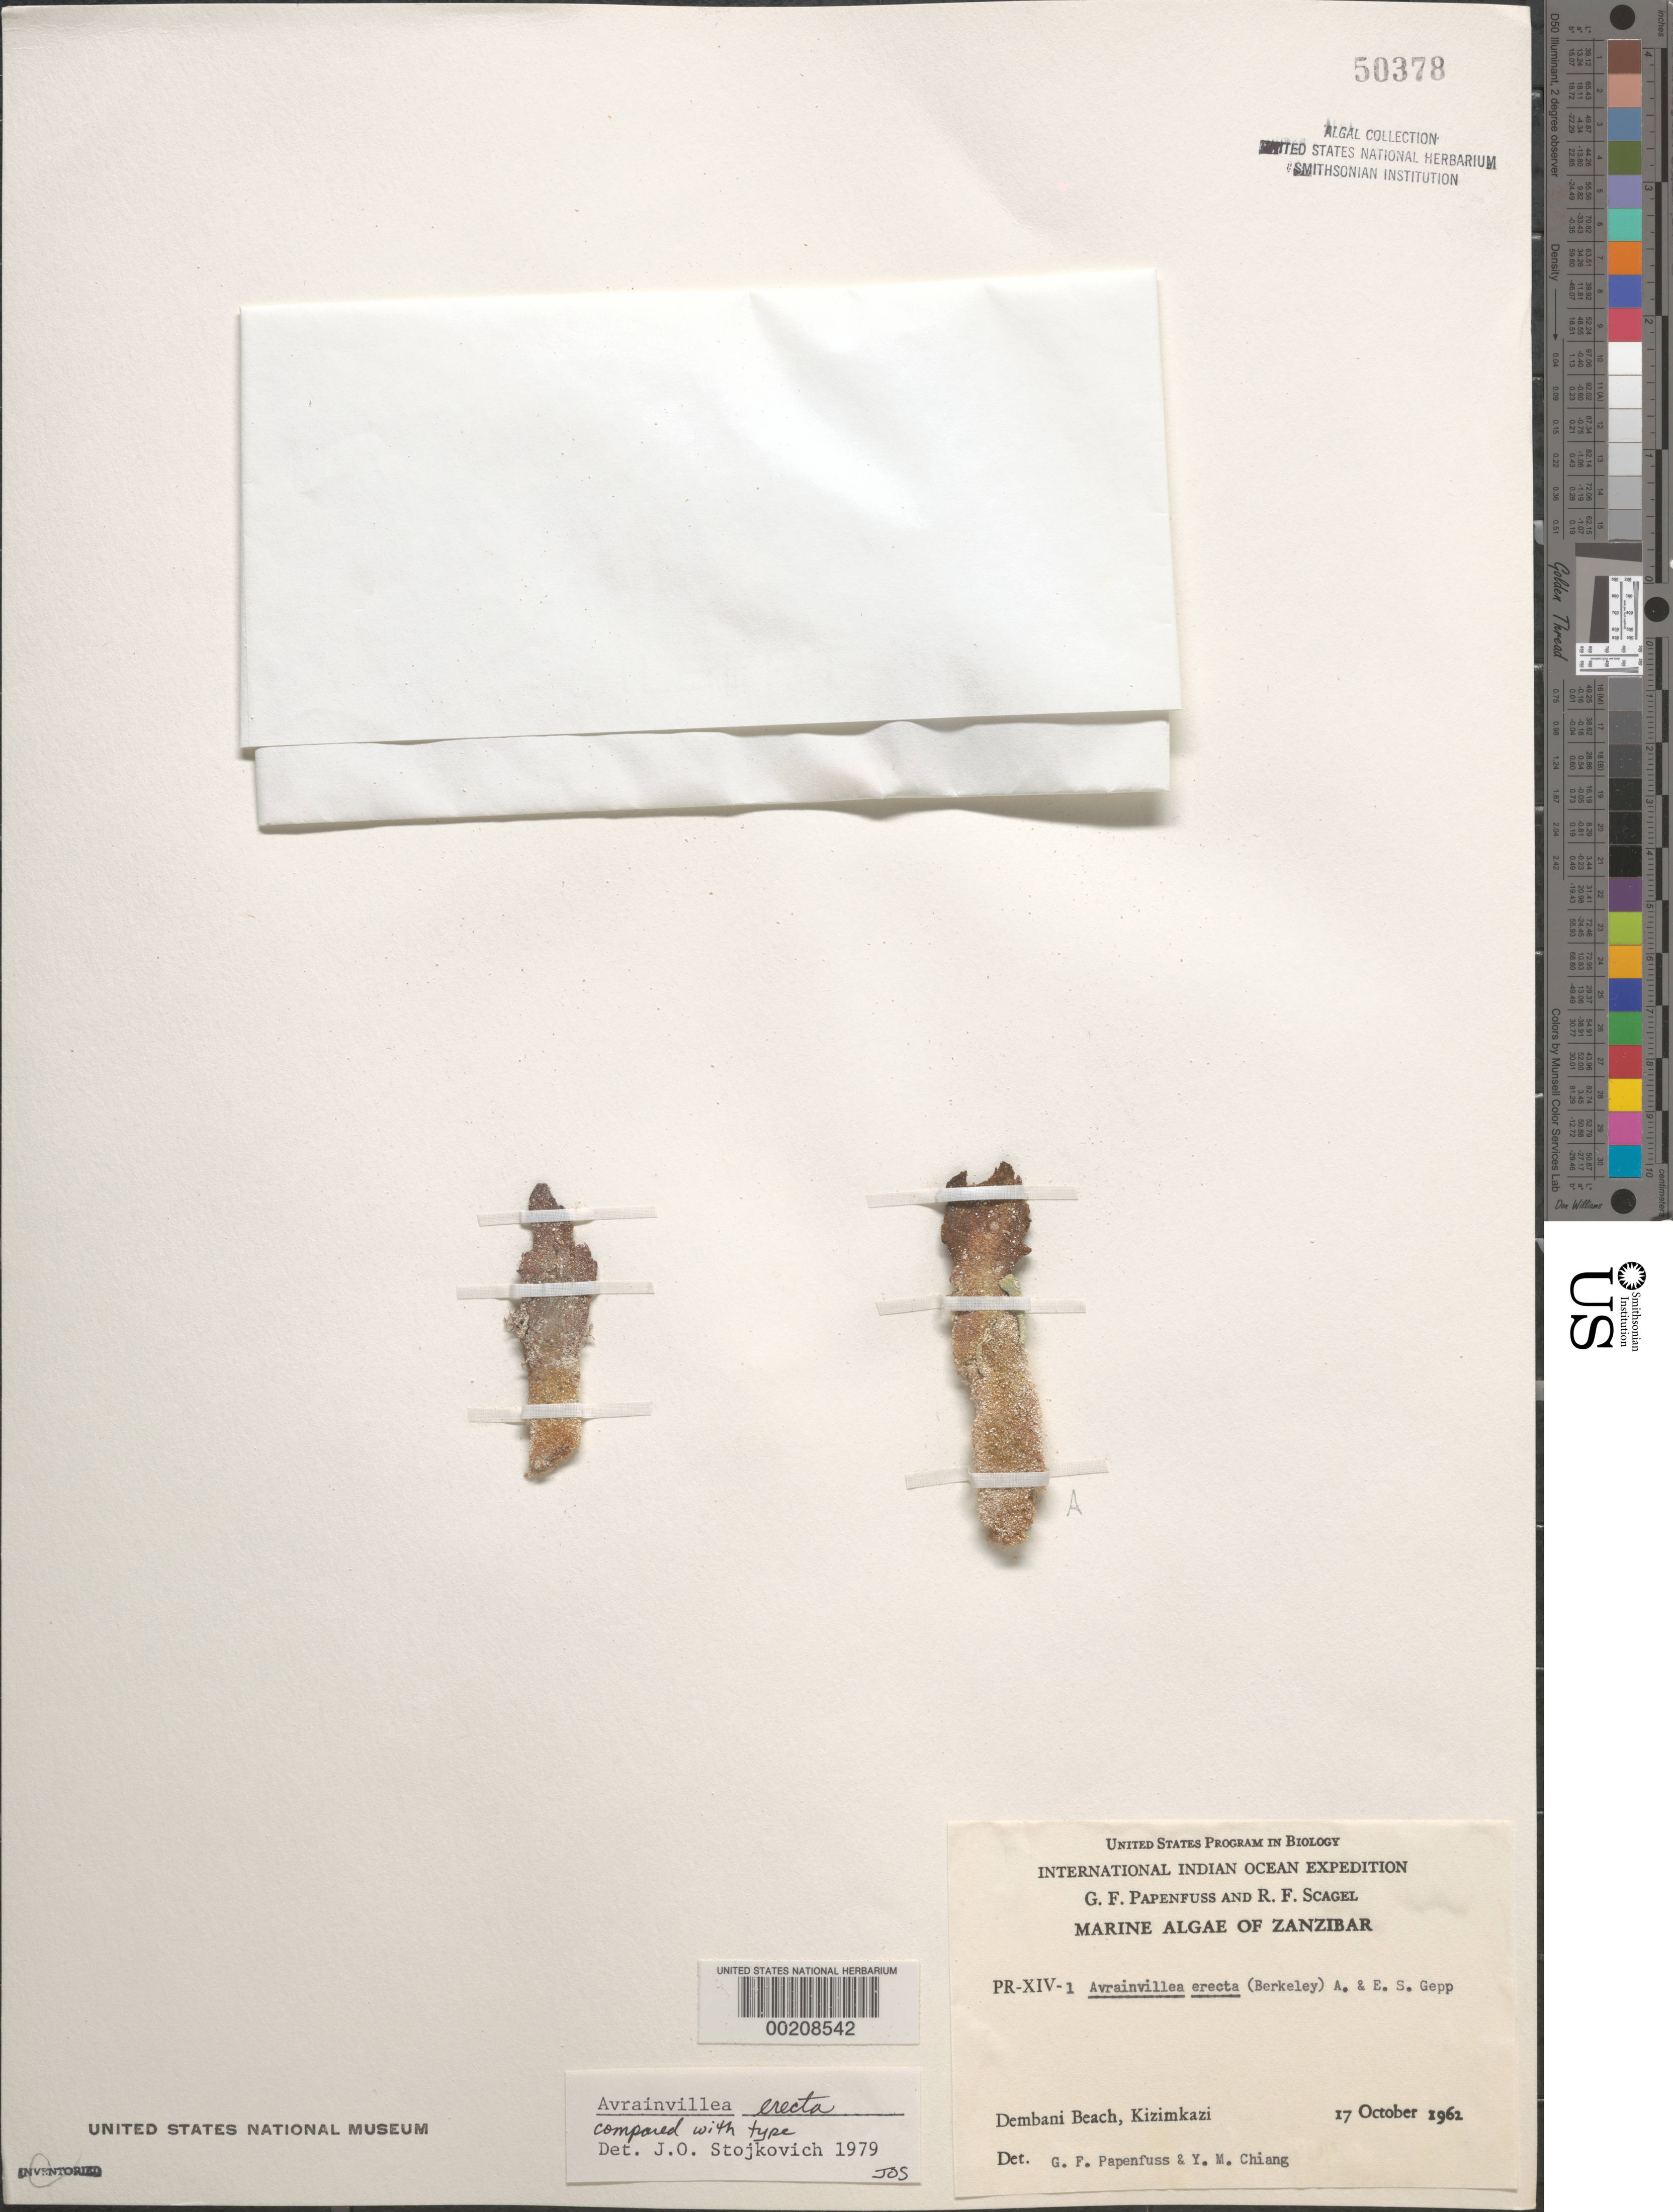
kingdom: Plantae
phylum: Chlorophyta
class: Ulvophyceae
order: Bryopsidales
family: Dichotomosiphonaceae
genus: Avrainvillea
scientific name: Avrainvillea erecta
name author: (M.J. Berkeley) A. Gepp & E. Gepp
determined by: Stojkovich, J. O.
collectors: G. Papenfuss & R. F. Scagel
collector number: PR-XIV-1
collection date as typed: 17 Oct 1962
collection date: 1962-10-17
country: Tanzania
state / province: Zanzibar Central/South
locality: Dembani Beach, Kizimkazi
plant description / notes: International Indian Ocean Expedition, 1962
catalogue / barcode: US 50378